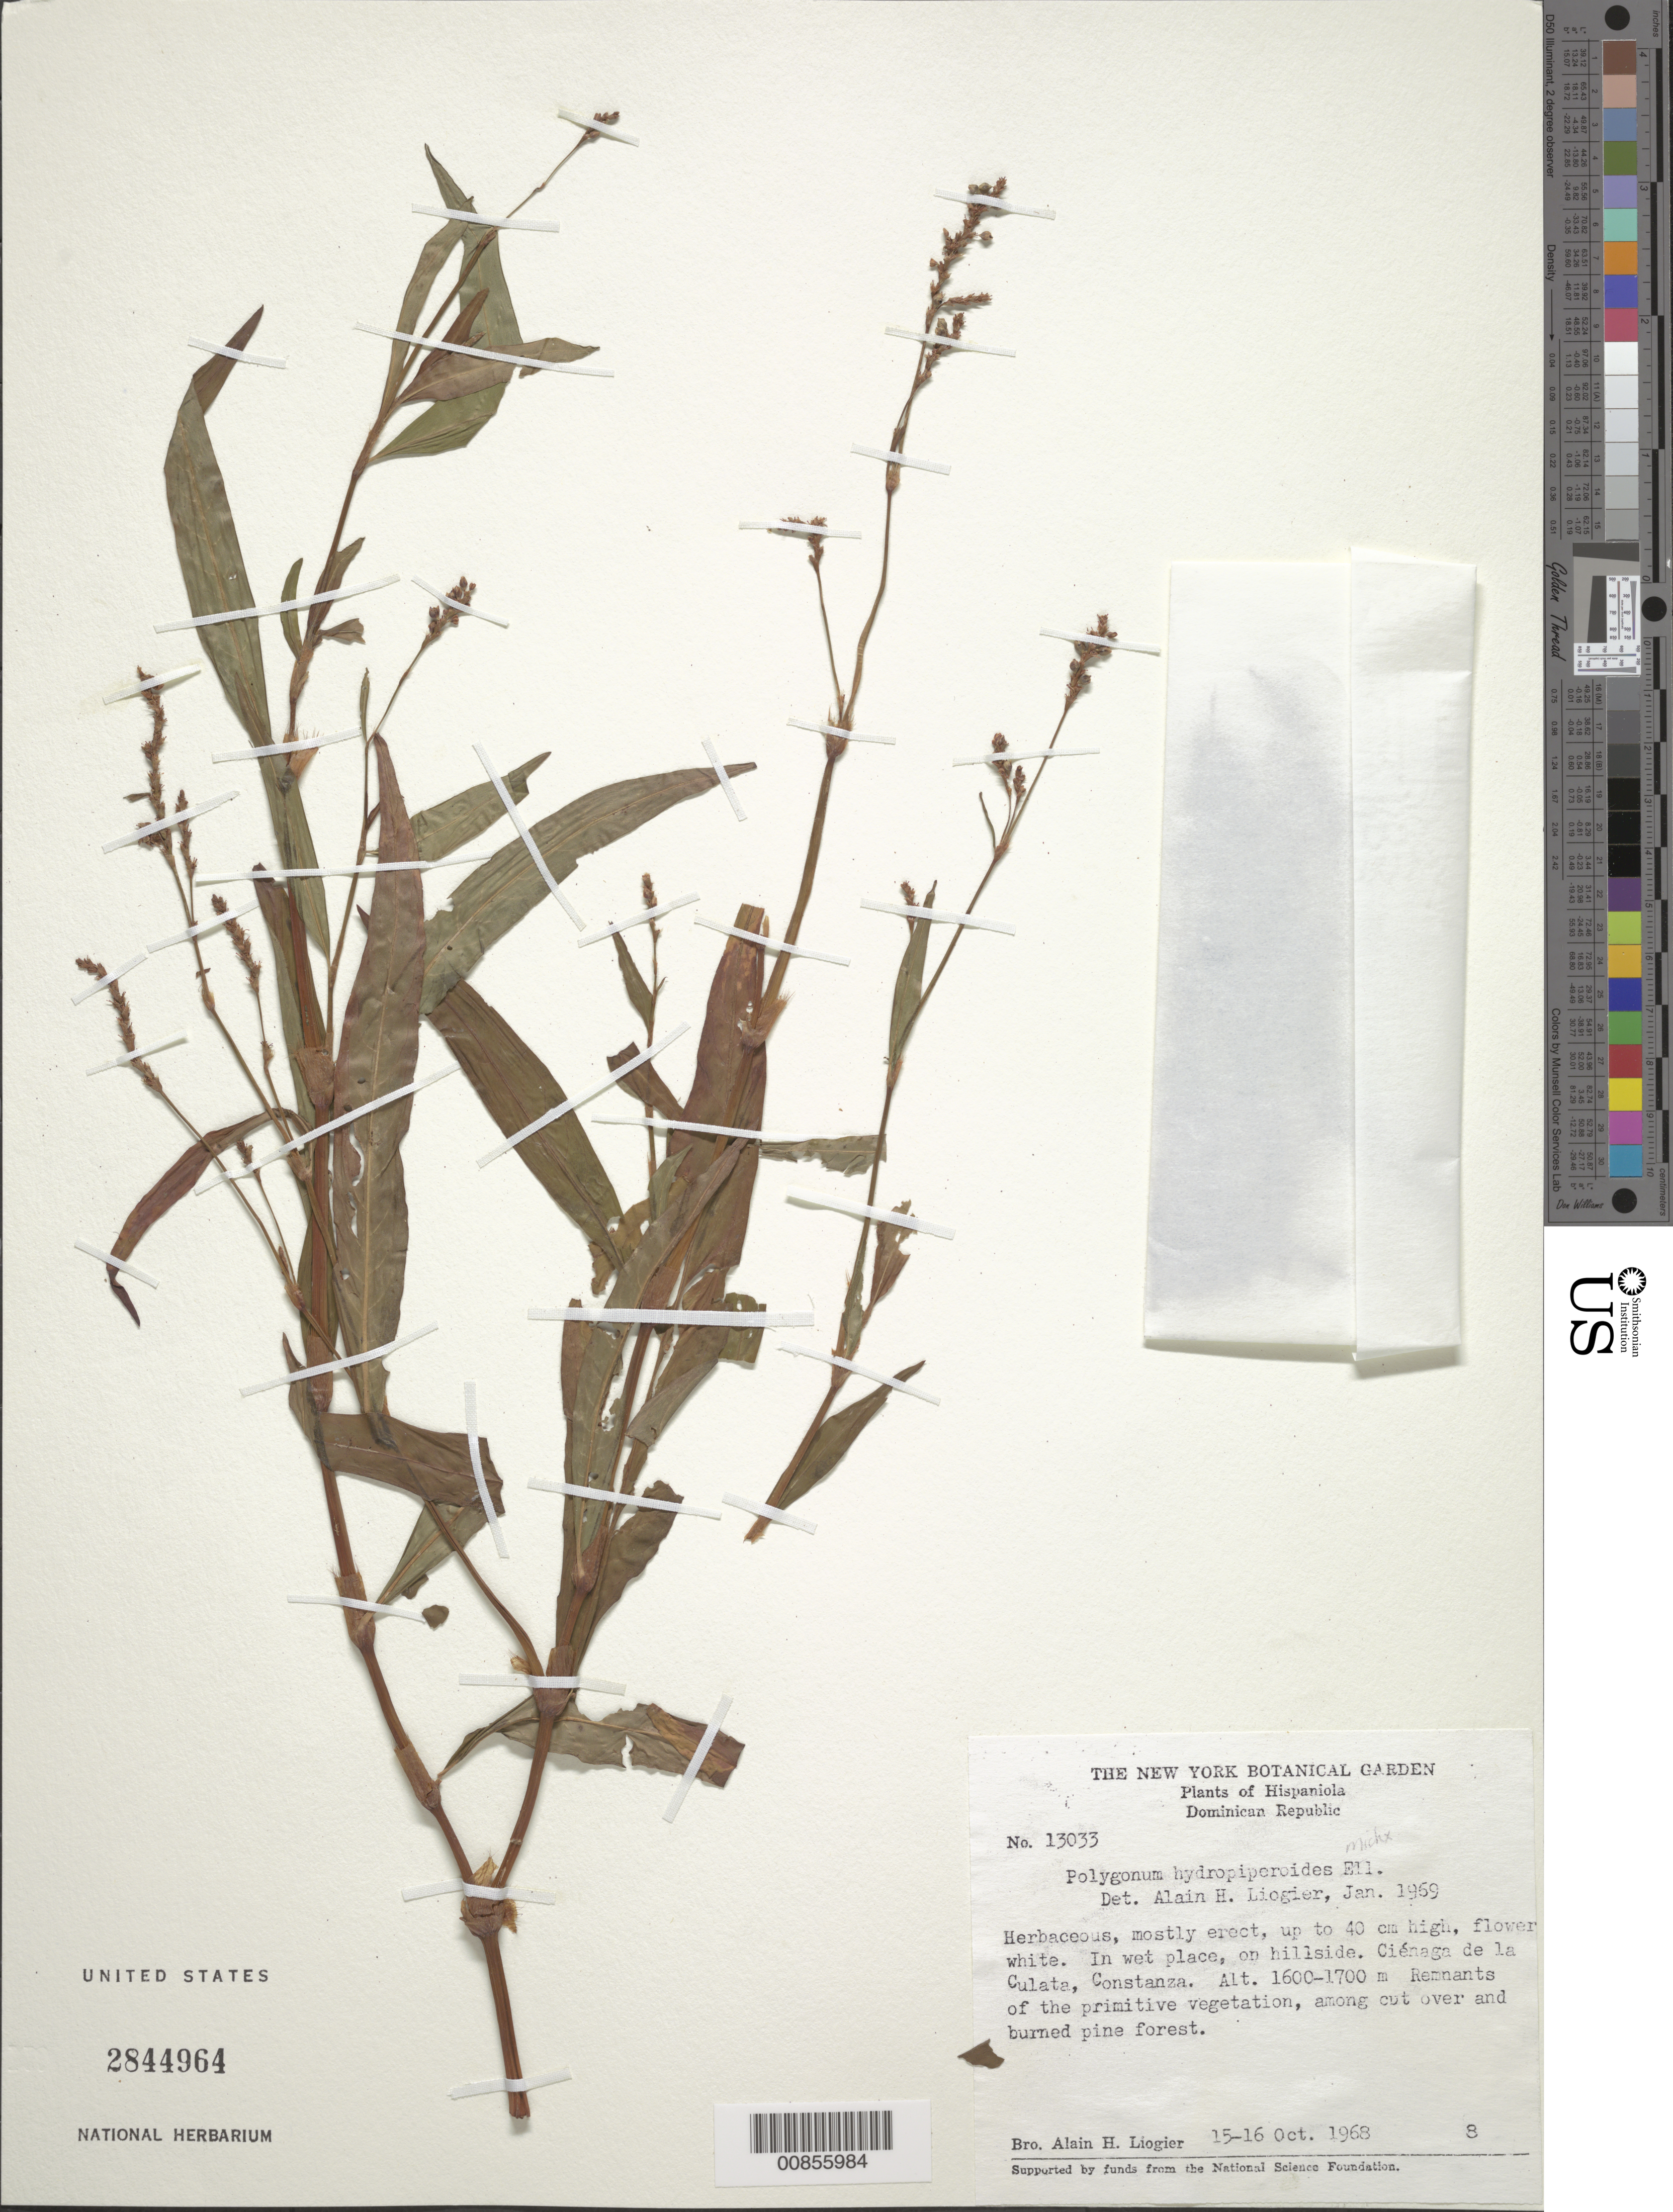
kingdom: Plantae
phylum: Tracheophyta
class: Magnoliopsida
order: Caryophyllales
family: Polygonaceae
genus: Persicaria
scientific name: Persicaria sp.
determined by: Atha, D. E.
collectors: A. H. Liogier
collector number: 13033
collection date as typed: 15 Oct 1968 to 16 Oct 1968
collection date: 1968-10-15/1968-10-16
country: Dominican Republic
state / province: La Vega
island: Hispaniola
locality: Ciénaga de la Culata, Constanza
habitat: In wet place, on hillside. Remnants of the primitive vegetation, among cut over and burned pine forest.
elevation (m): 1600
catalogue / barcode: US 2844964